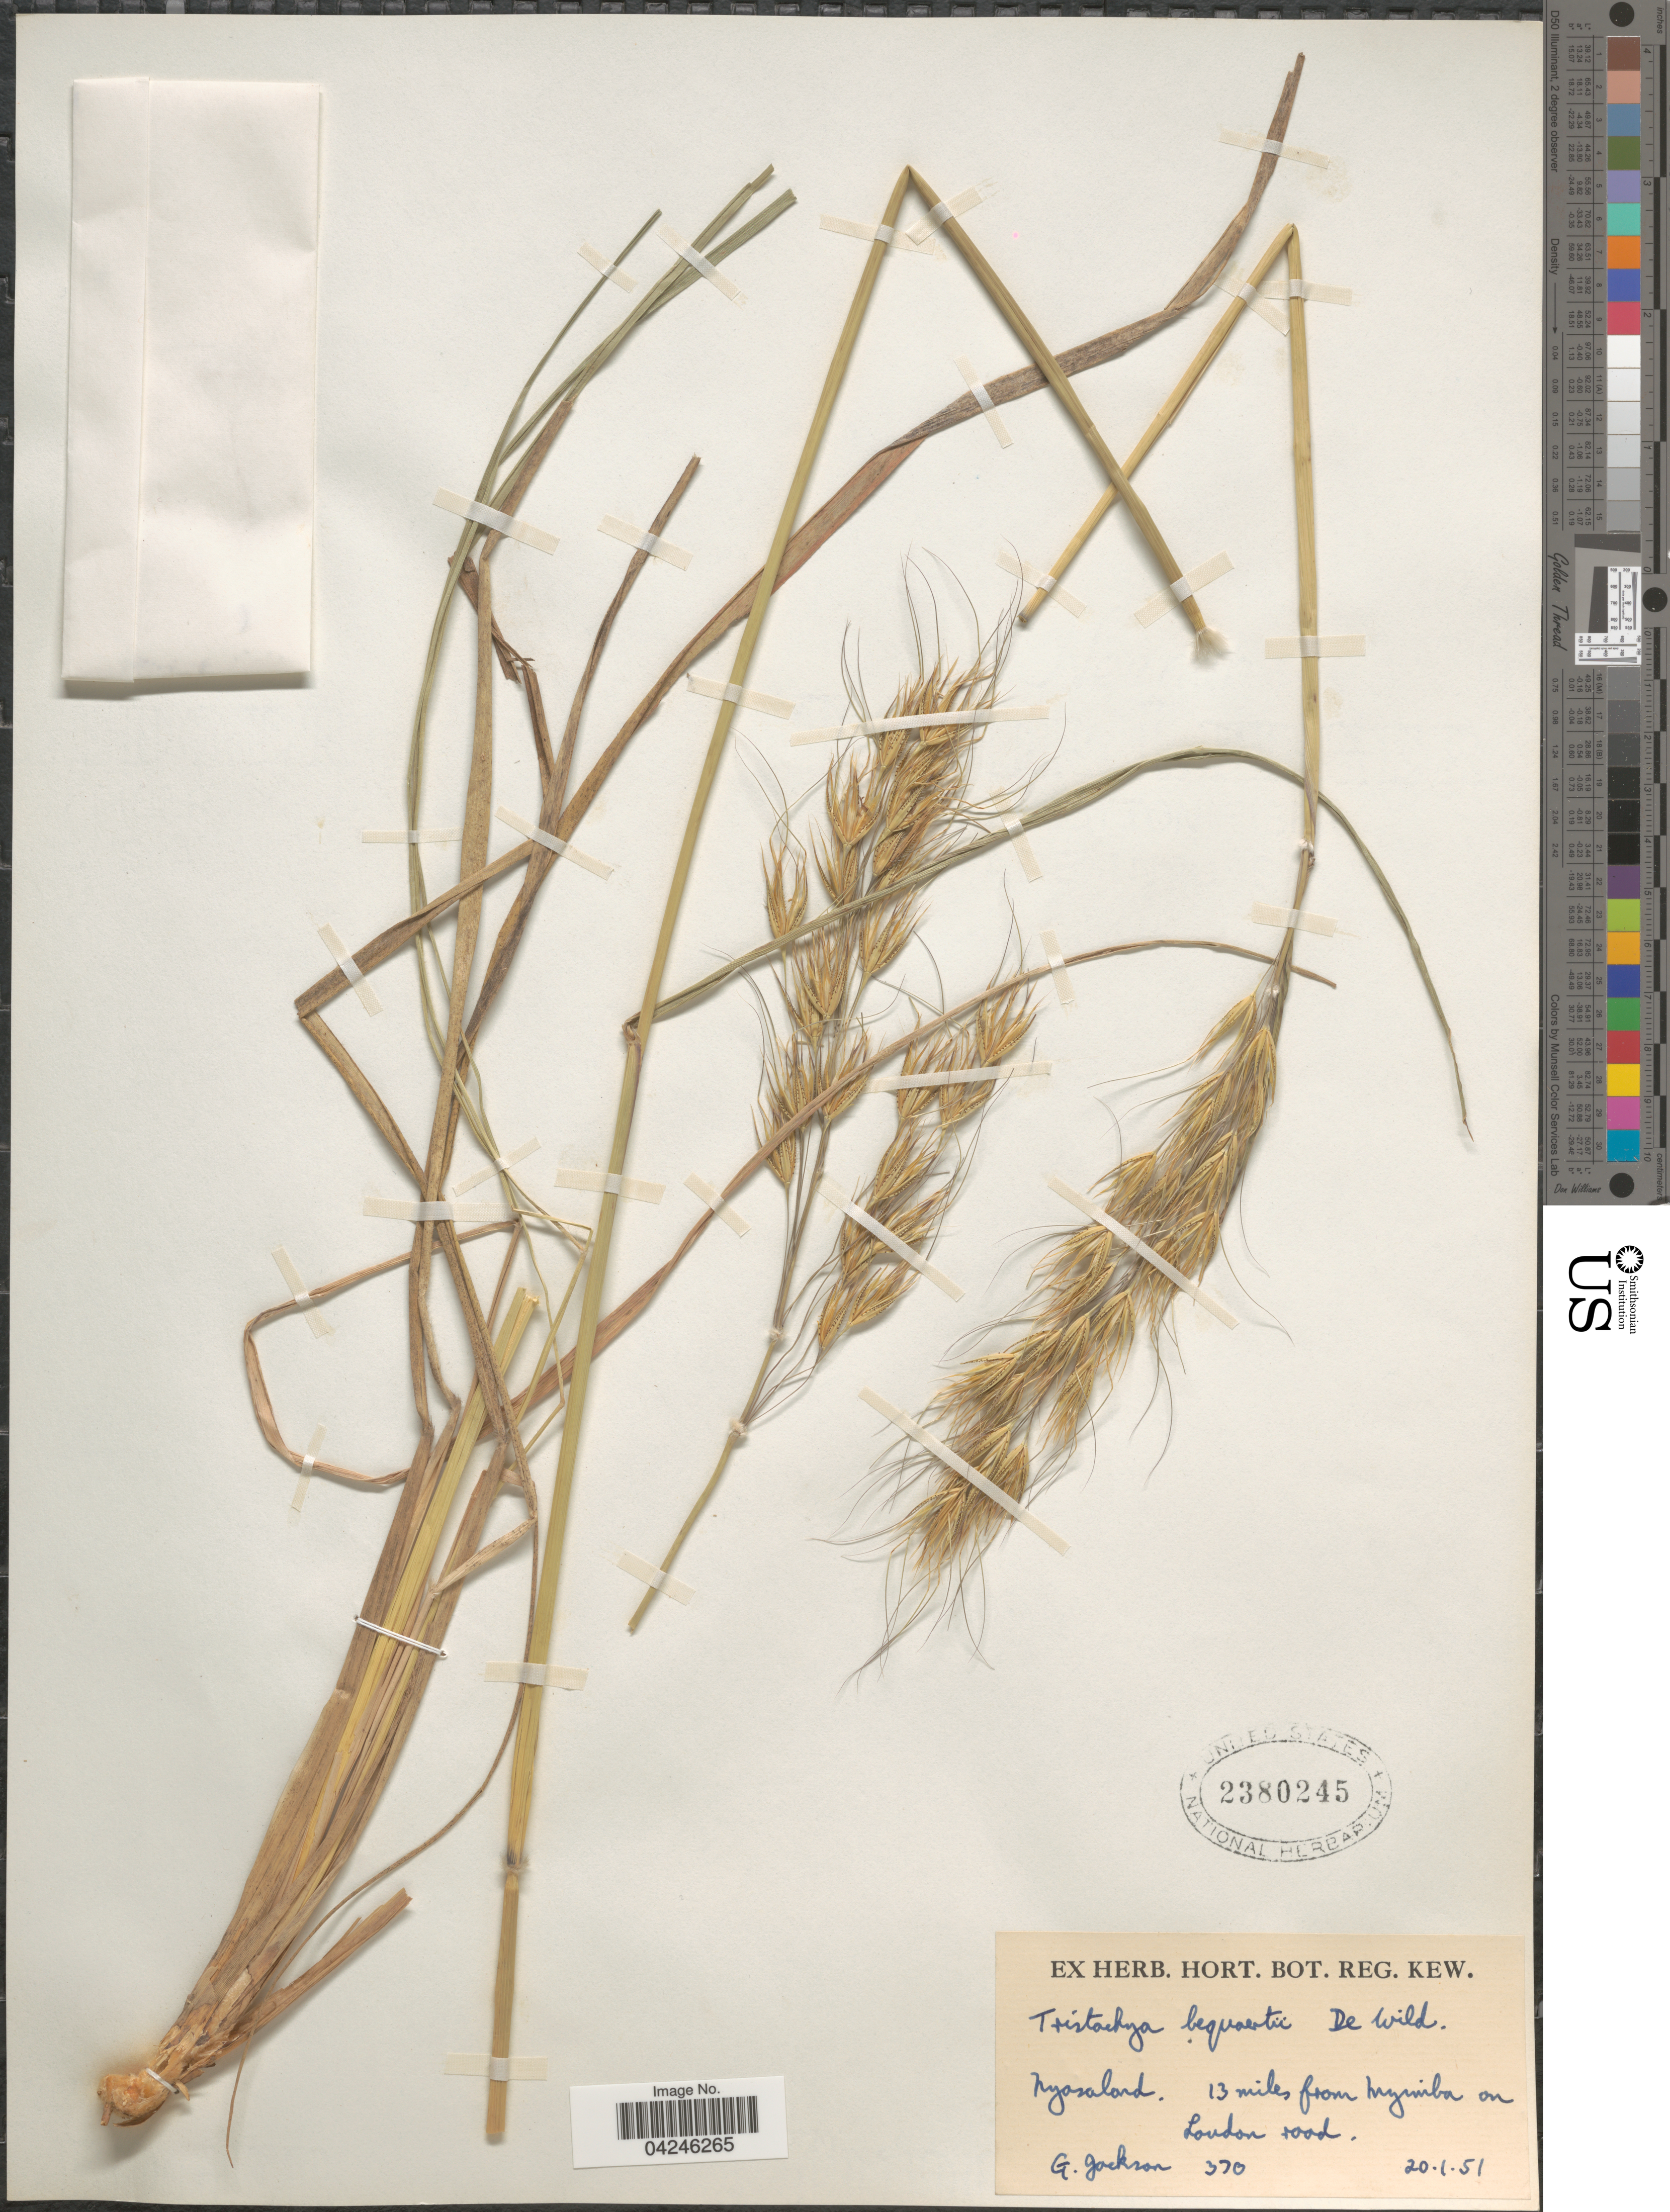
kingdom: Plantae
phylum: Tracheophyta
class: Liliopsida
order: Poales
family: Poaceae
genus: Tristachya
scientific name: Tristachya bequaertii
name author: De Wild.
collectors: G. Jackson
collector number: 370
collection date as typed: Transcribed d/m/y: 20/1/51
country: Malawi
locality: Nyasaland, 13 miles from Mzimba on London road.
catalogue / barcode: US 2380245